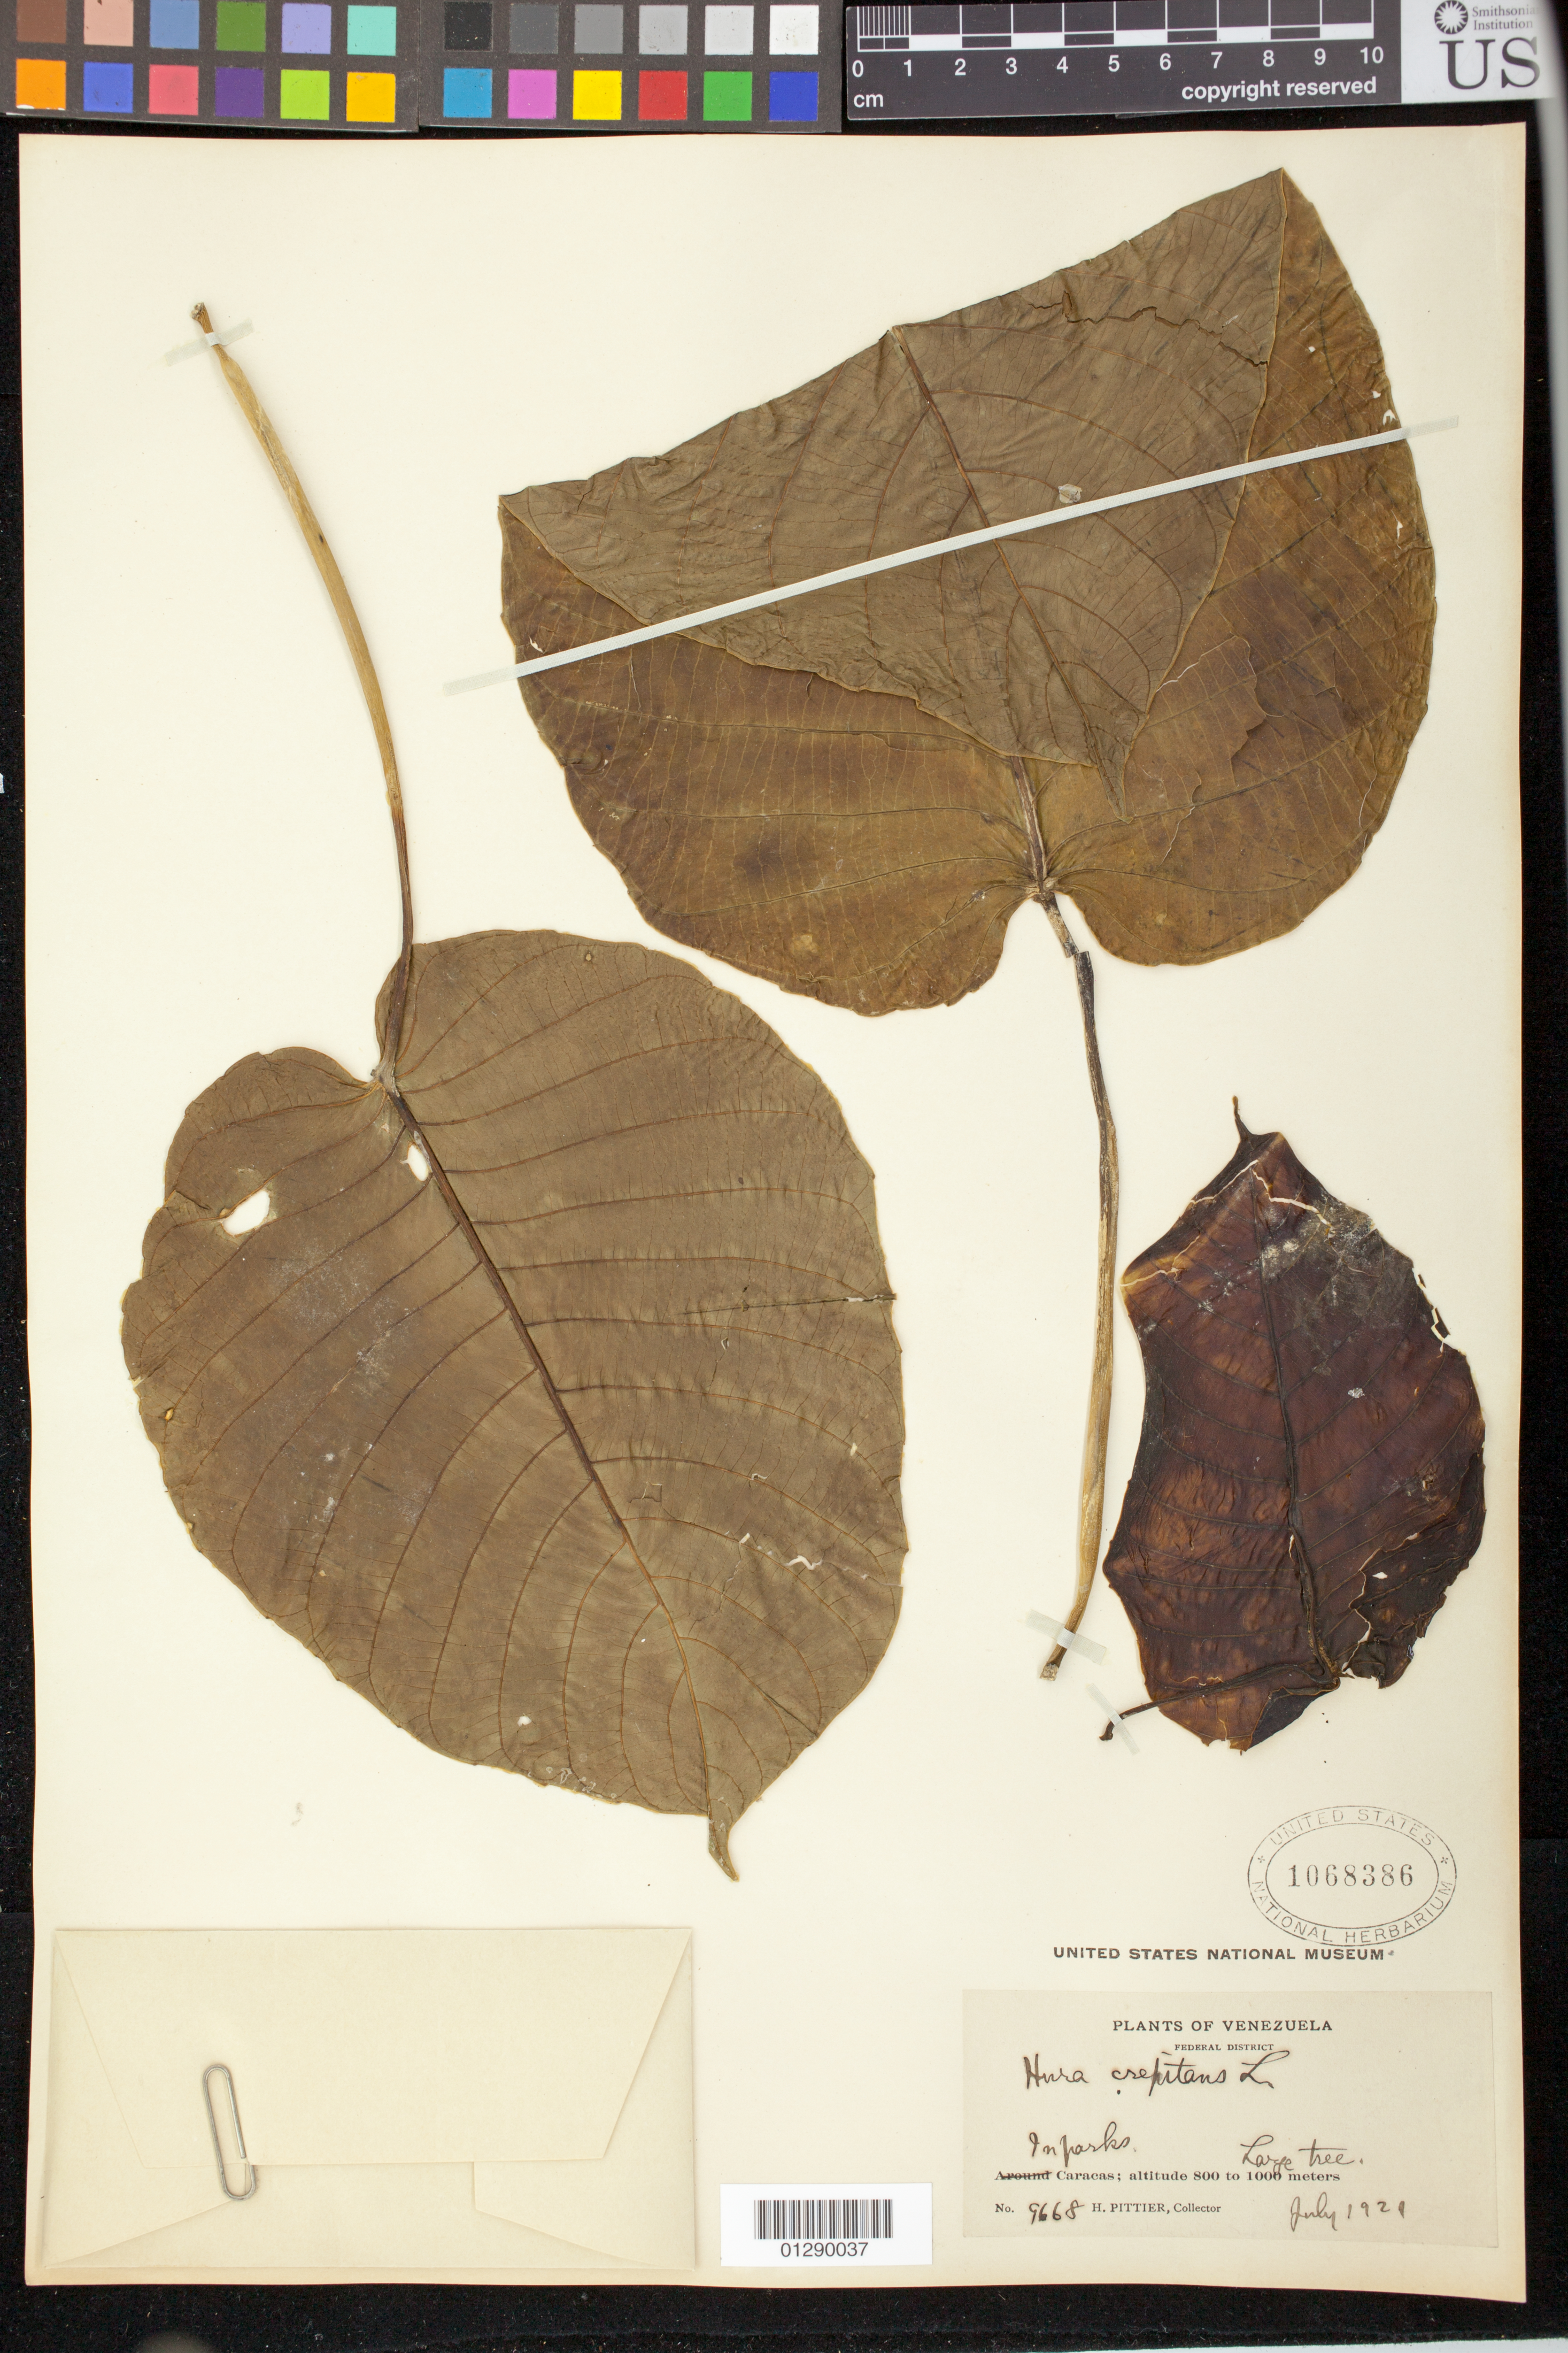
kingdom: Plantae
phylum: Tracheophyta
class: Magnoliopsida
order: Malpighiales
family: Euphorbiaceae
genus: Hura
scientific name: Hura crepitans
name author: L.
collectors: H. F. Pittier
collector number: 9668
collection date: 1929-07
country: Venezuela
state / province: Distrito Federal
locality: In parks Caracas, Libertador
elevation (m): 800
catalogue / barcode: US 1068386